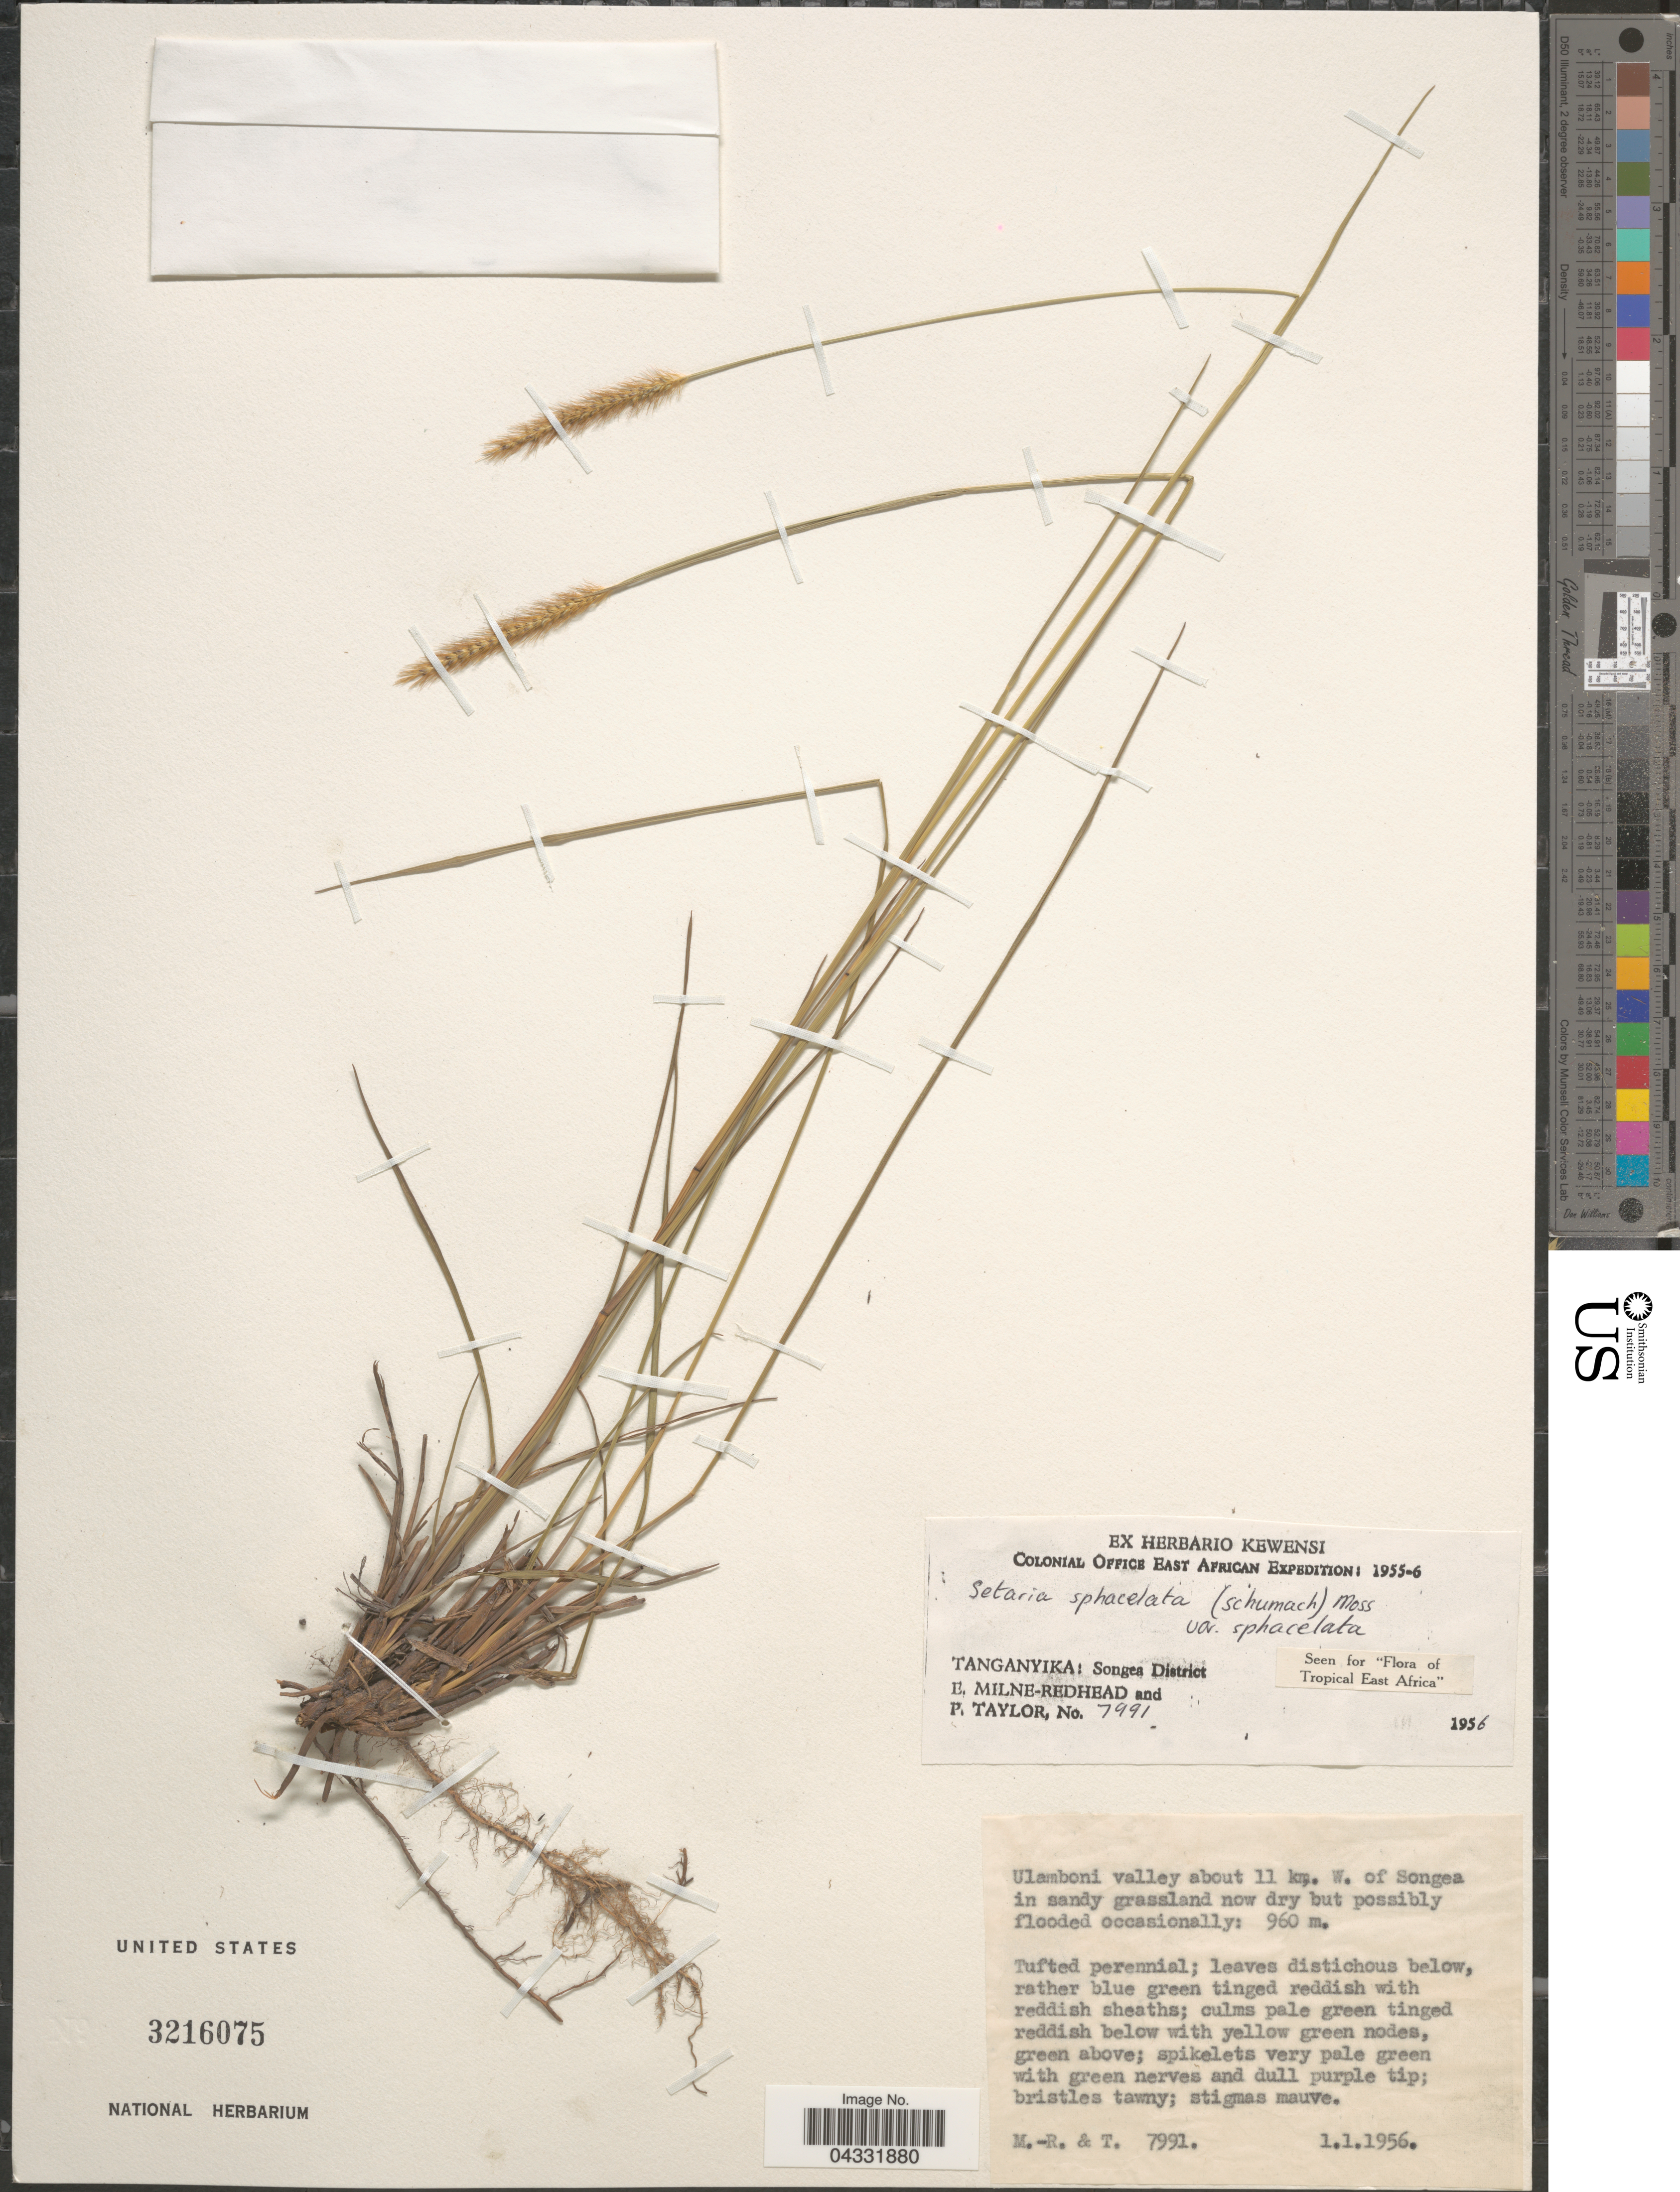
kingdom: Plantae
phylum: Tracheophyta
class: Liliopsida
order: Poales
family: Poaceae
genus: Setaria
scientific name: Setaria sphacelata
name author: (Schumach.) Stapf & Hubb. ex Moss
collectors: E. W. Milne-Redhead & P. Taylor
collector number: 7997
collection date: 1956-01-01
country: Tanzania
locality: Colonial Office East African Expedition: 1955-6. Tanganyika: Songea District. Ulamboni valley about 11 km. W. of Songea in sandy grassland now dry but possibly flooded occasionally.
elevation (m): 960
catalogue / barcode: US 3216075